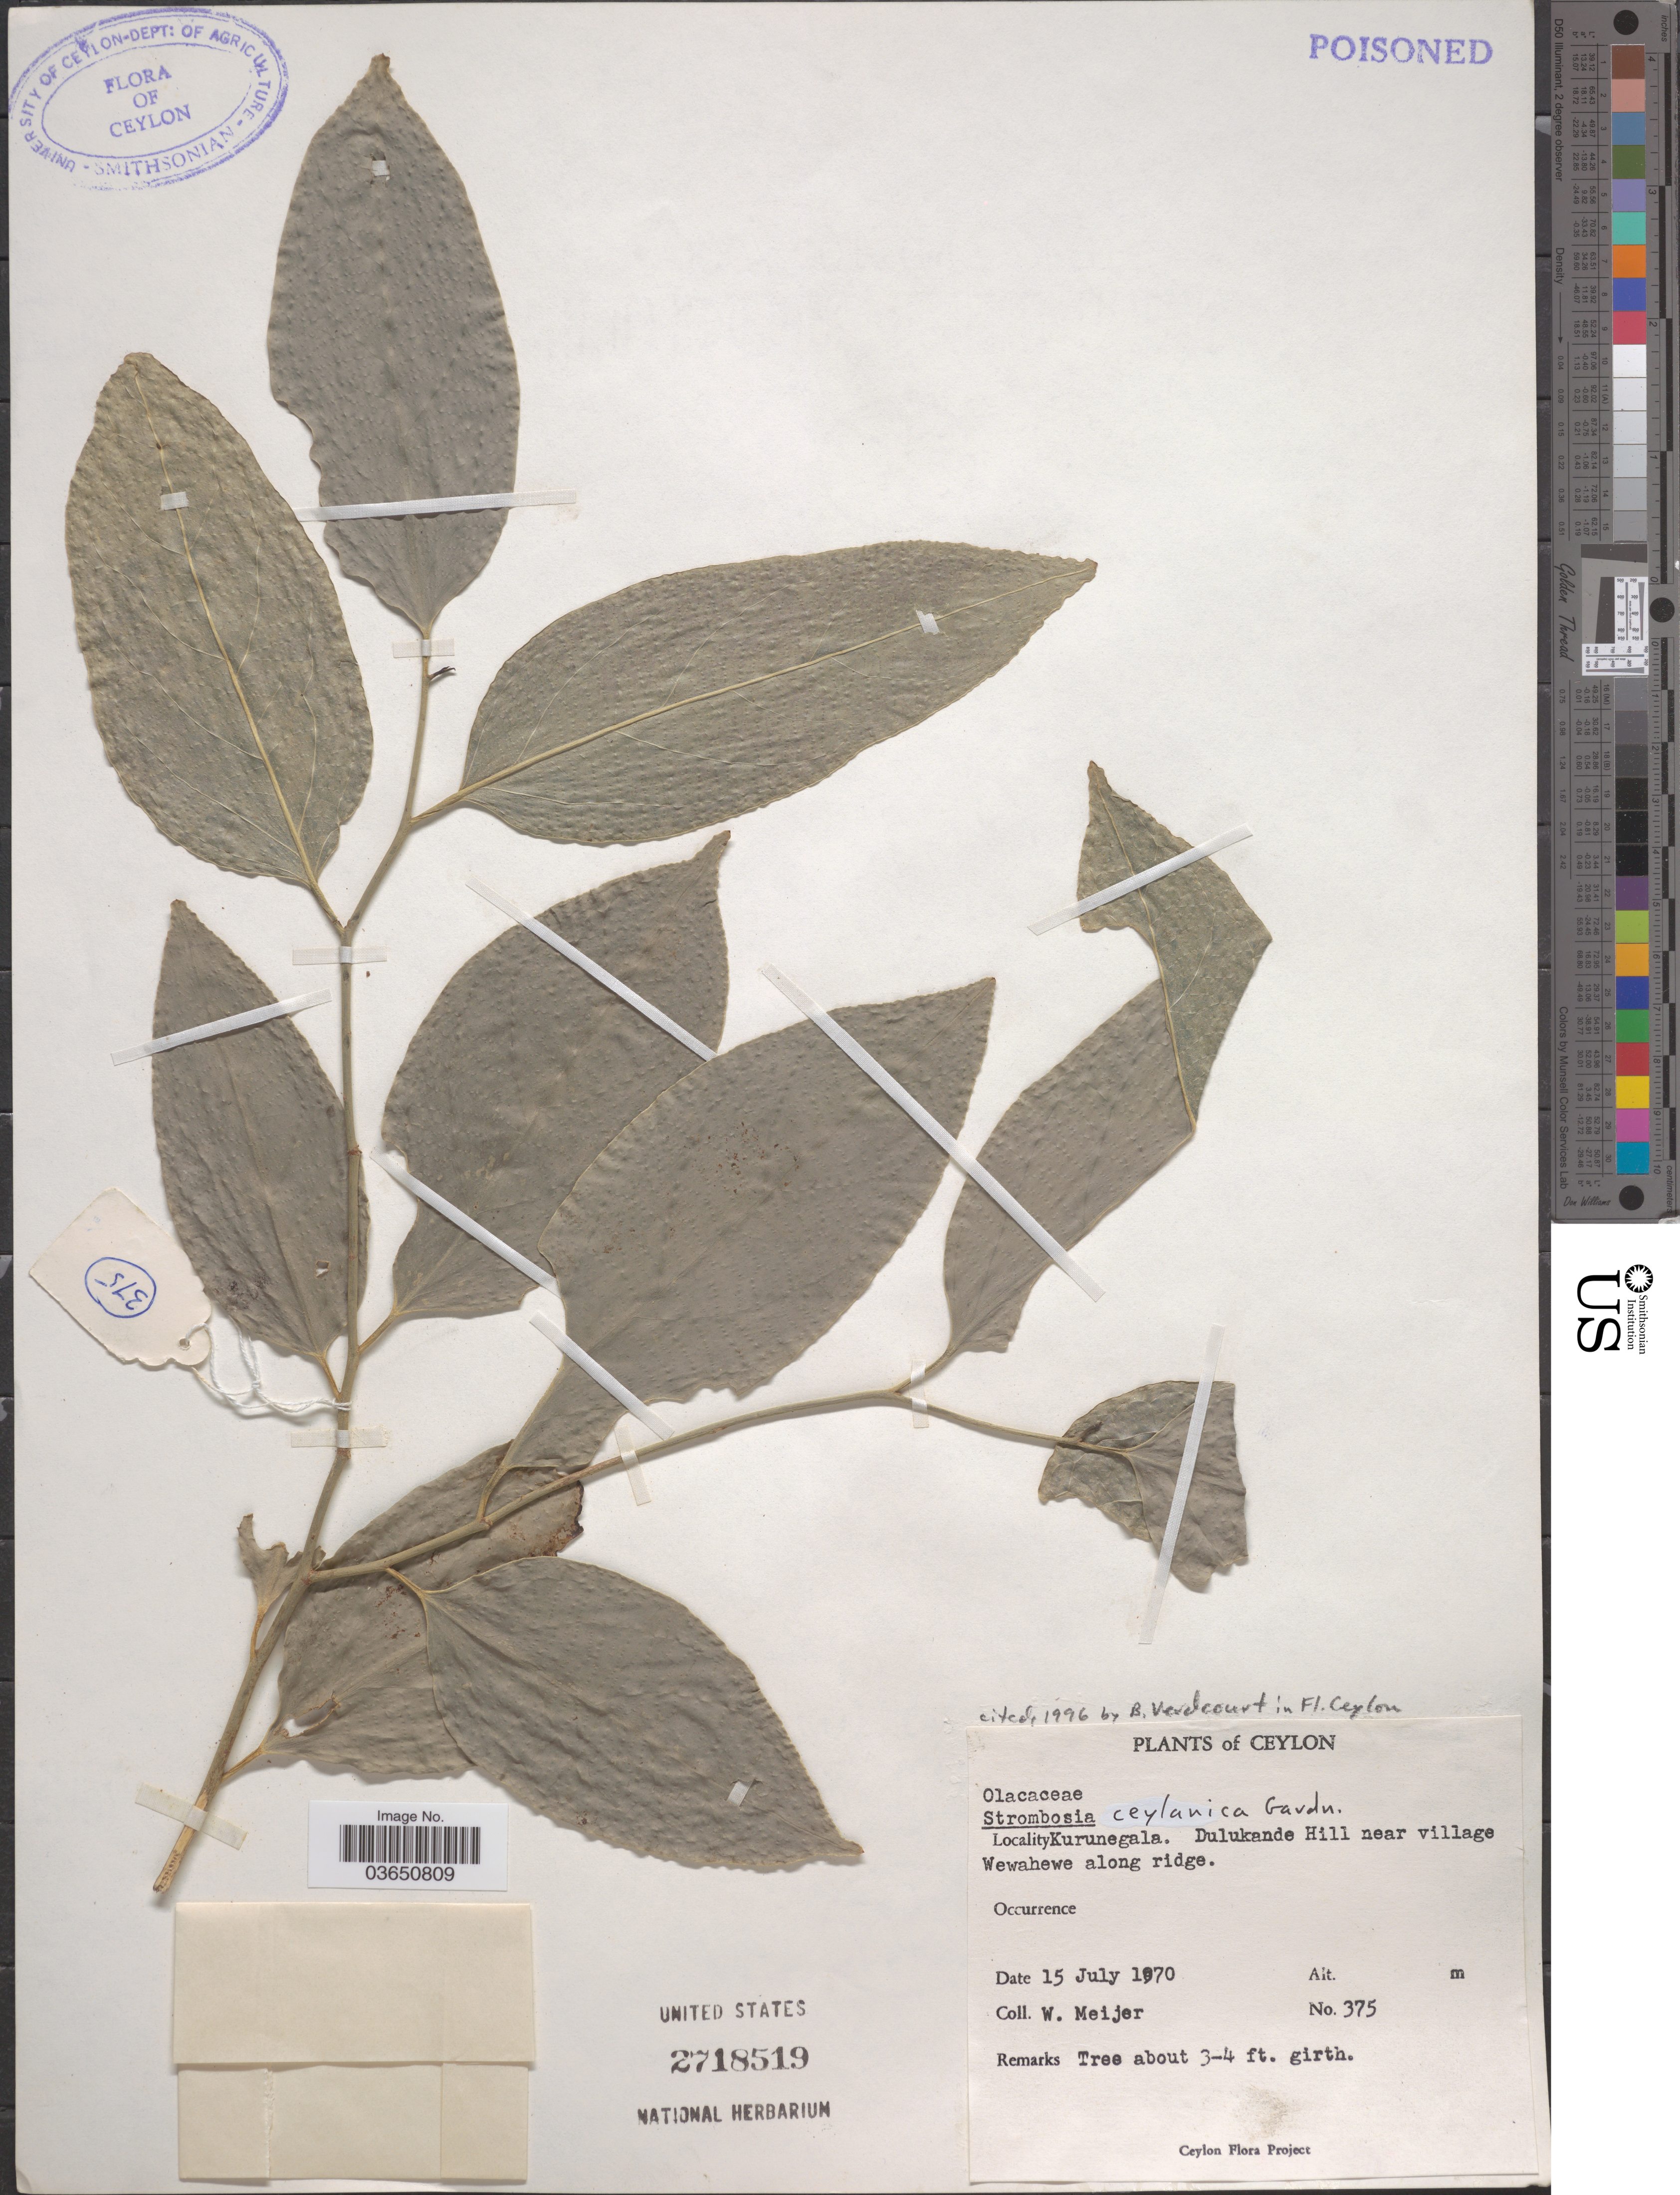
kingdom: Plantae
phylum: Tracheophyta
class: Magnoliopsida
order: Santalales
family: Strombosiaceae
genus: Strombosia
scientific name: Strombosia ceylanica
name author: Gardner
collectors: W. Meijer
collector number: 375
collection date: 1970-07-15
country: Sri Lanka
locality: Ceylon. Kurunegala. Dulukande Hill near village Wewahewe along ridge.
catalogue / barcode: US 2718519